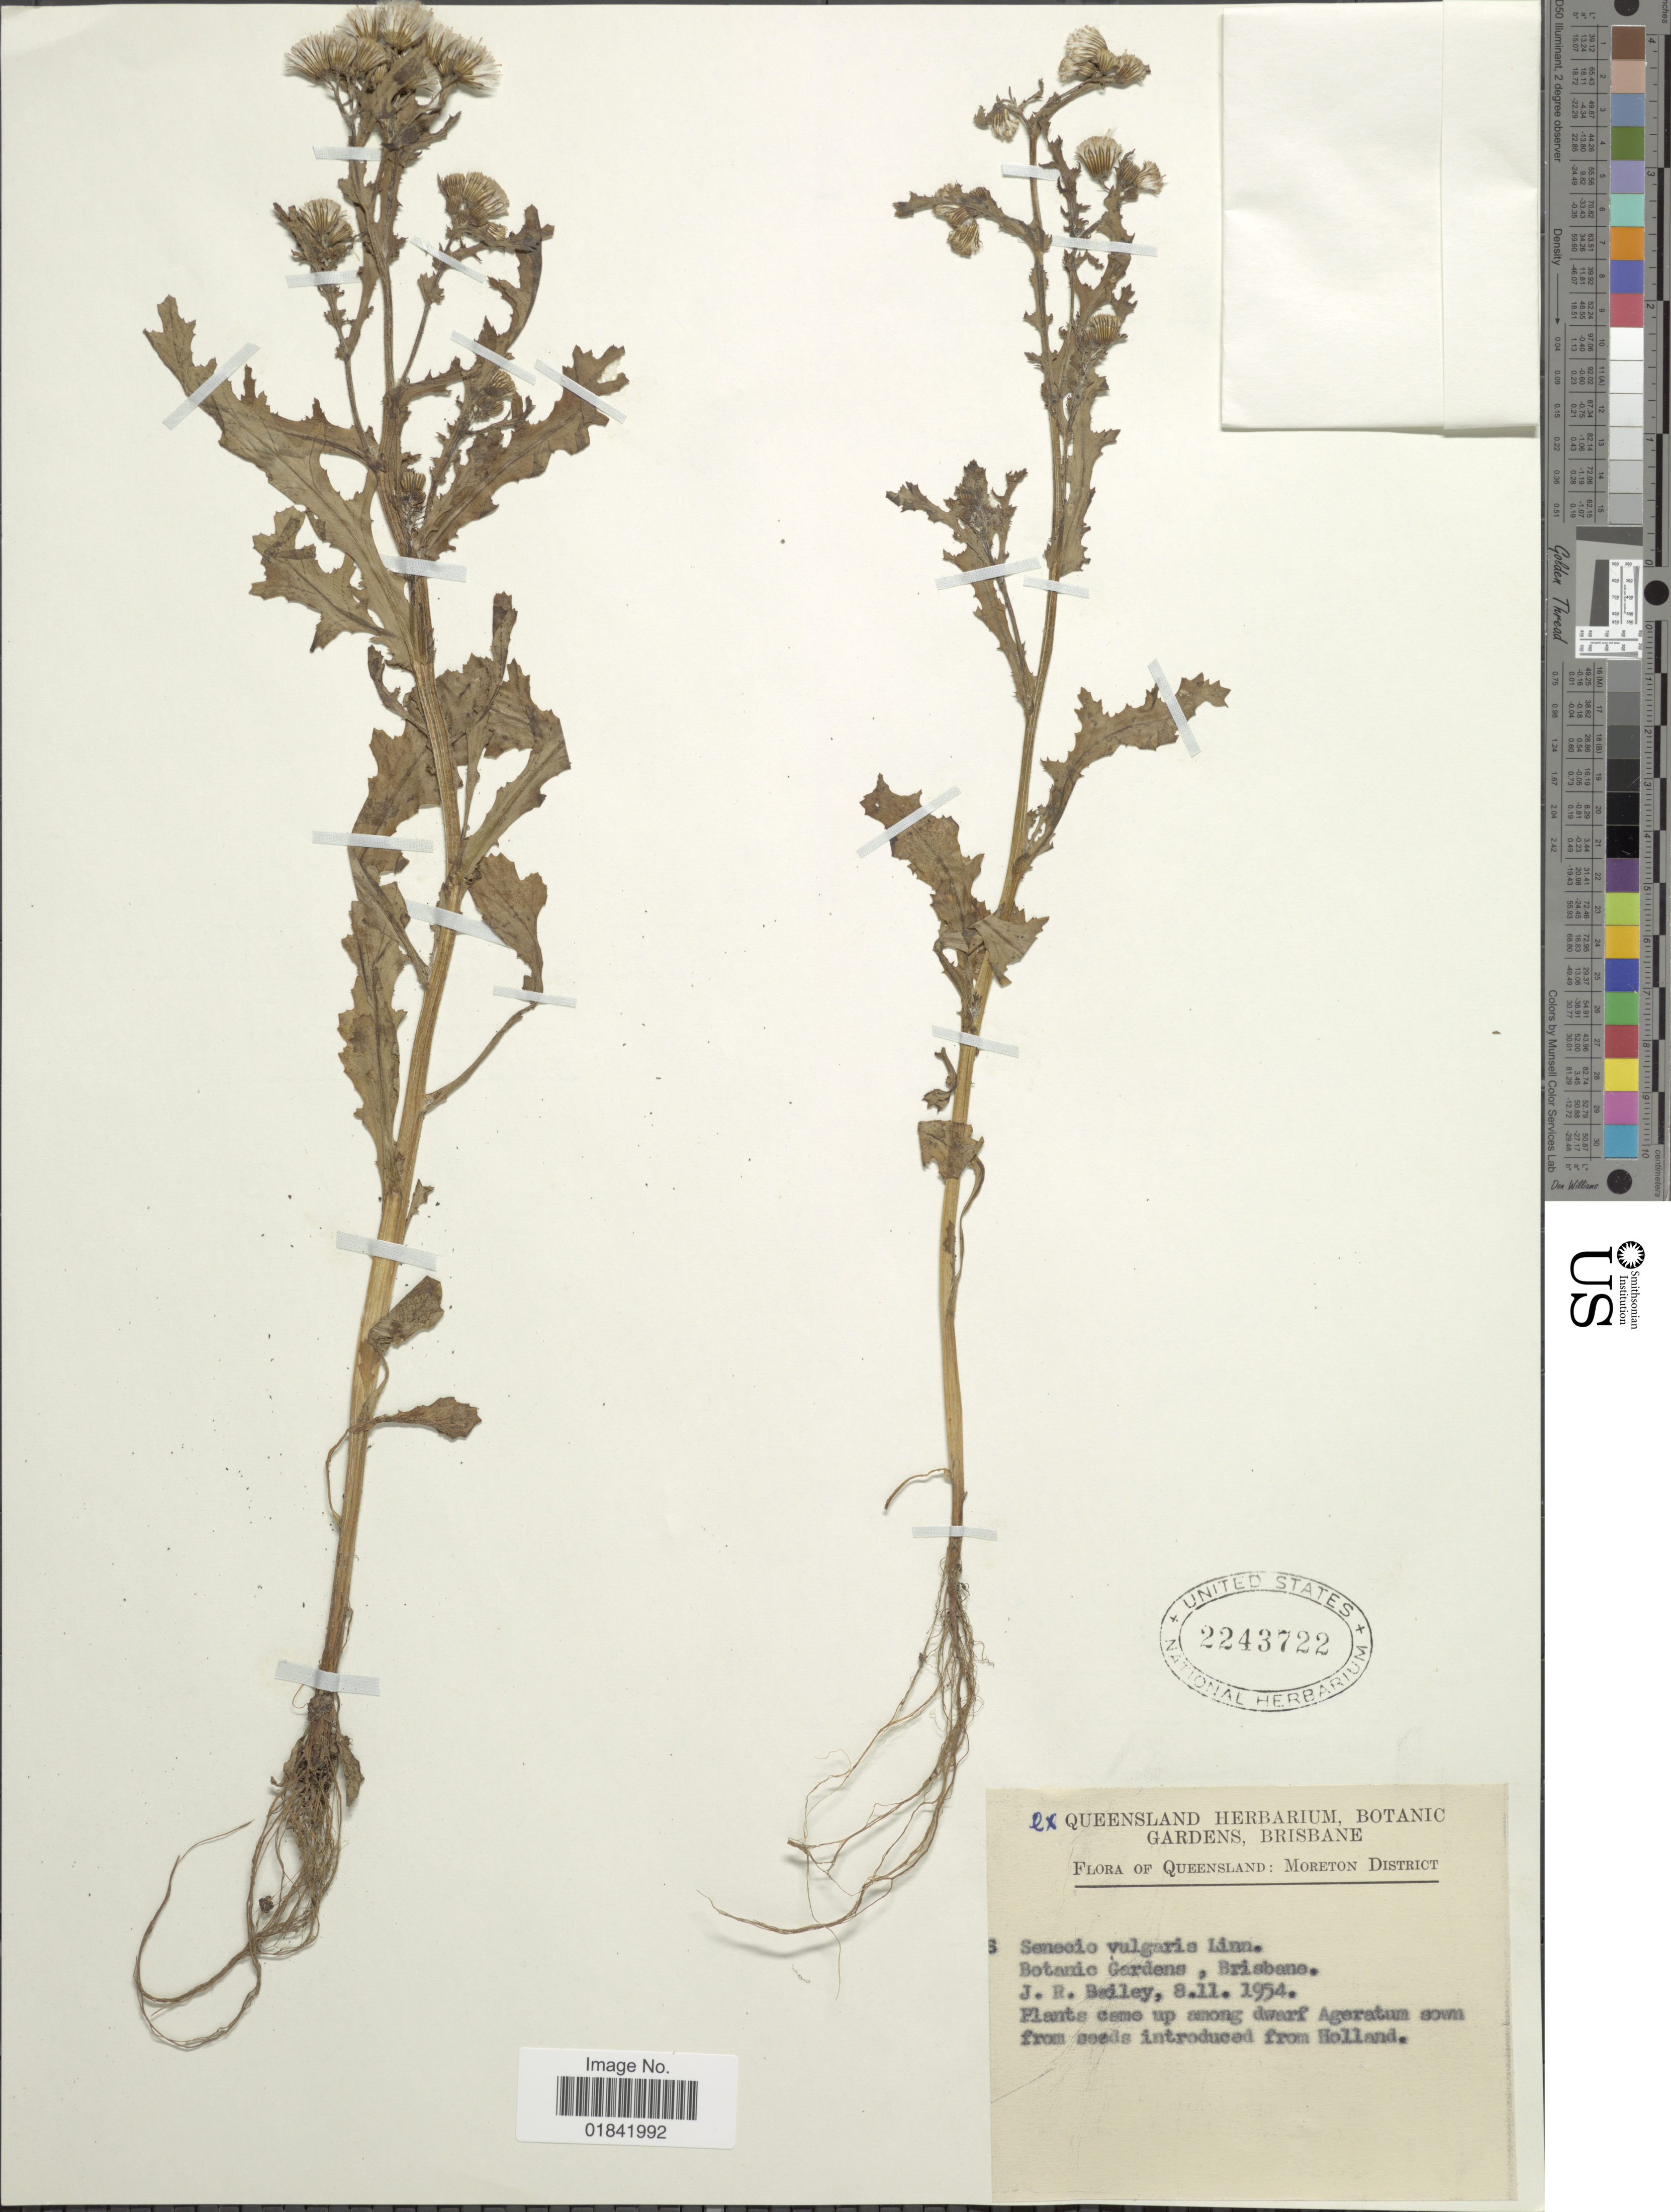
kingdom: Plantae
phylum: Tracheophyta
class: Magnoliopsida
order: Asterales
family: Asteraceae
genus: Senecio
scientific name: Senecio vulgaris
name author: L.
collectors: J. Bailey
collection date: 1954-11-08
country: Australia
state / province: Queensland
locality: Moreton District, Botanic Gardens, Brisbano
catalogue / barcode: US 2243722